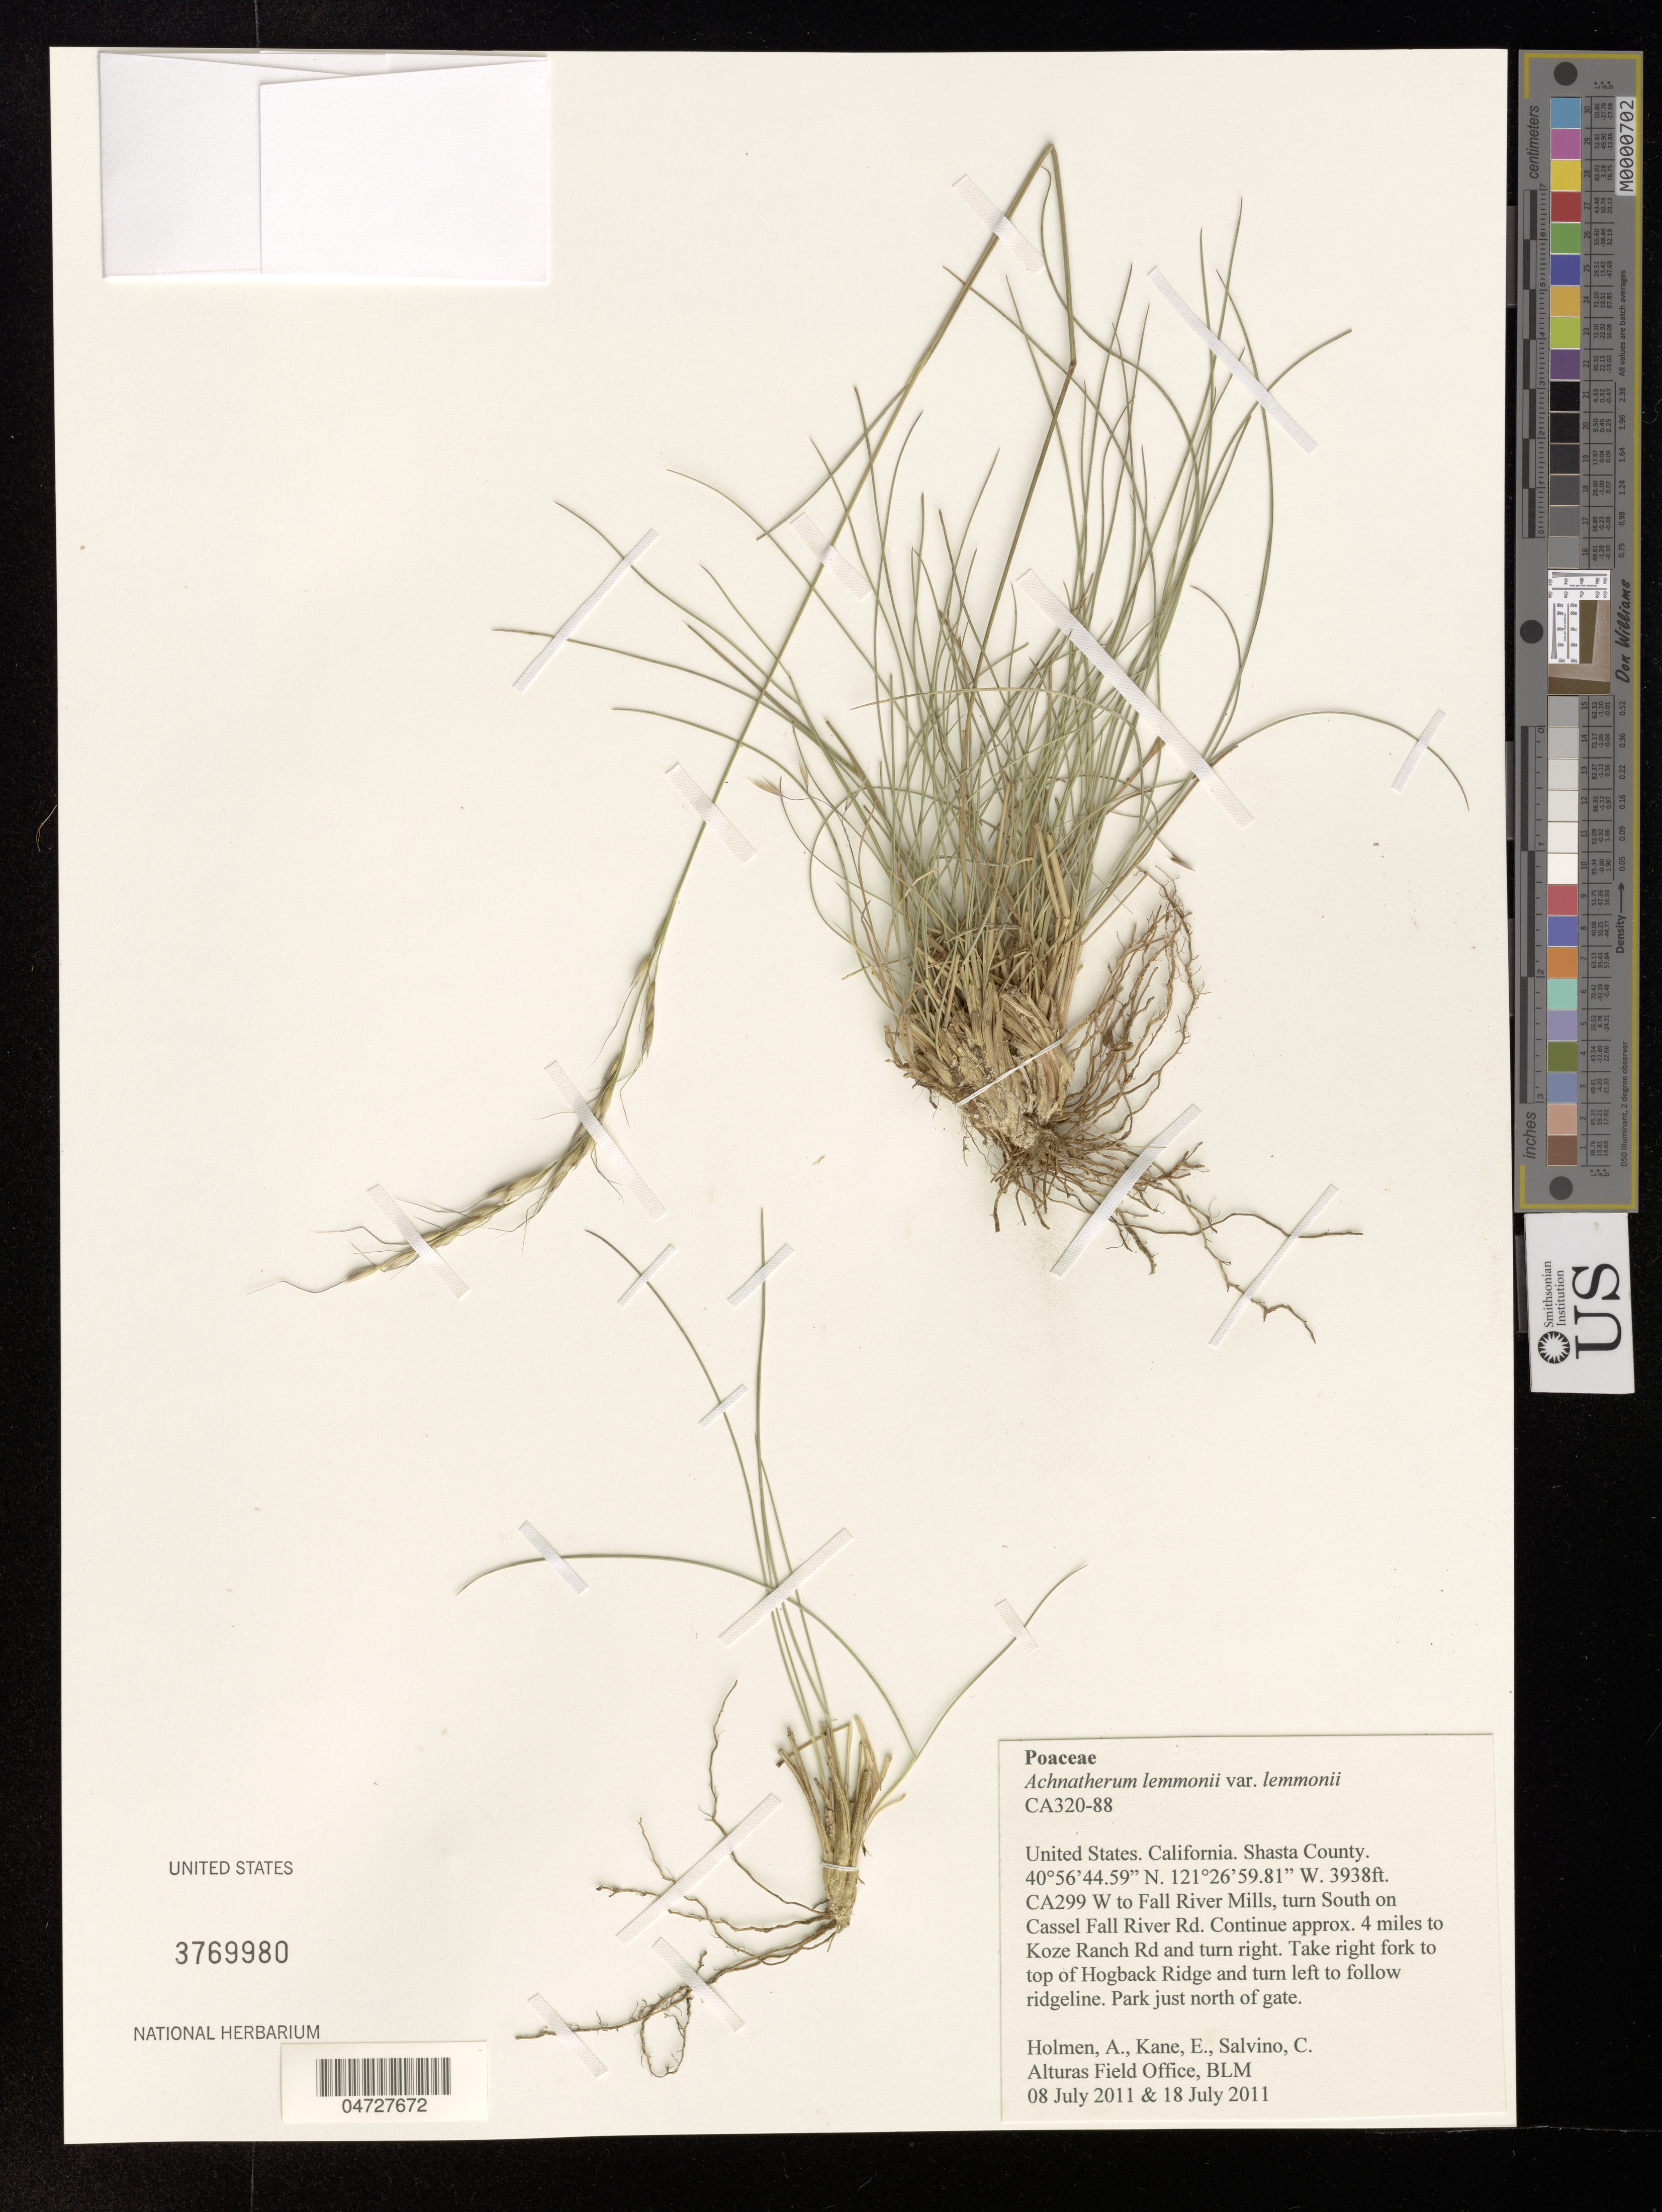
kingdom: Plantae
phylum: Tracheophyta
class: Liliopsida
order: Poales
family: Poaceae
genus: Achnatherum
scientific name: Achnatherum lemmonii var. lemmonii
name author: (Vasey) Barkworth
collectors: A. Holmen, E. Kane & C. Salvino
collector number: CA320-88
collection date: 2011-07-08/2011-07-18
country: United States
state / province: California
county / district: Shasta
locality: Shasta County. CA299 W to Fall River Mills, turn South on Cassel Fall River Rd. Continue approx. 4 miles to Koze Ranch Rd and turn right. Take right fork to top of Hogback Ridge and turn left to follow ridgeline. Park just north of gate.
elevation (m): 1200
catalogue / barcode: US 3769980